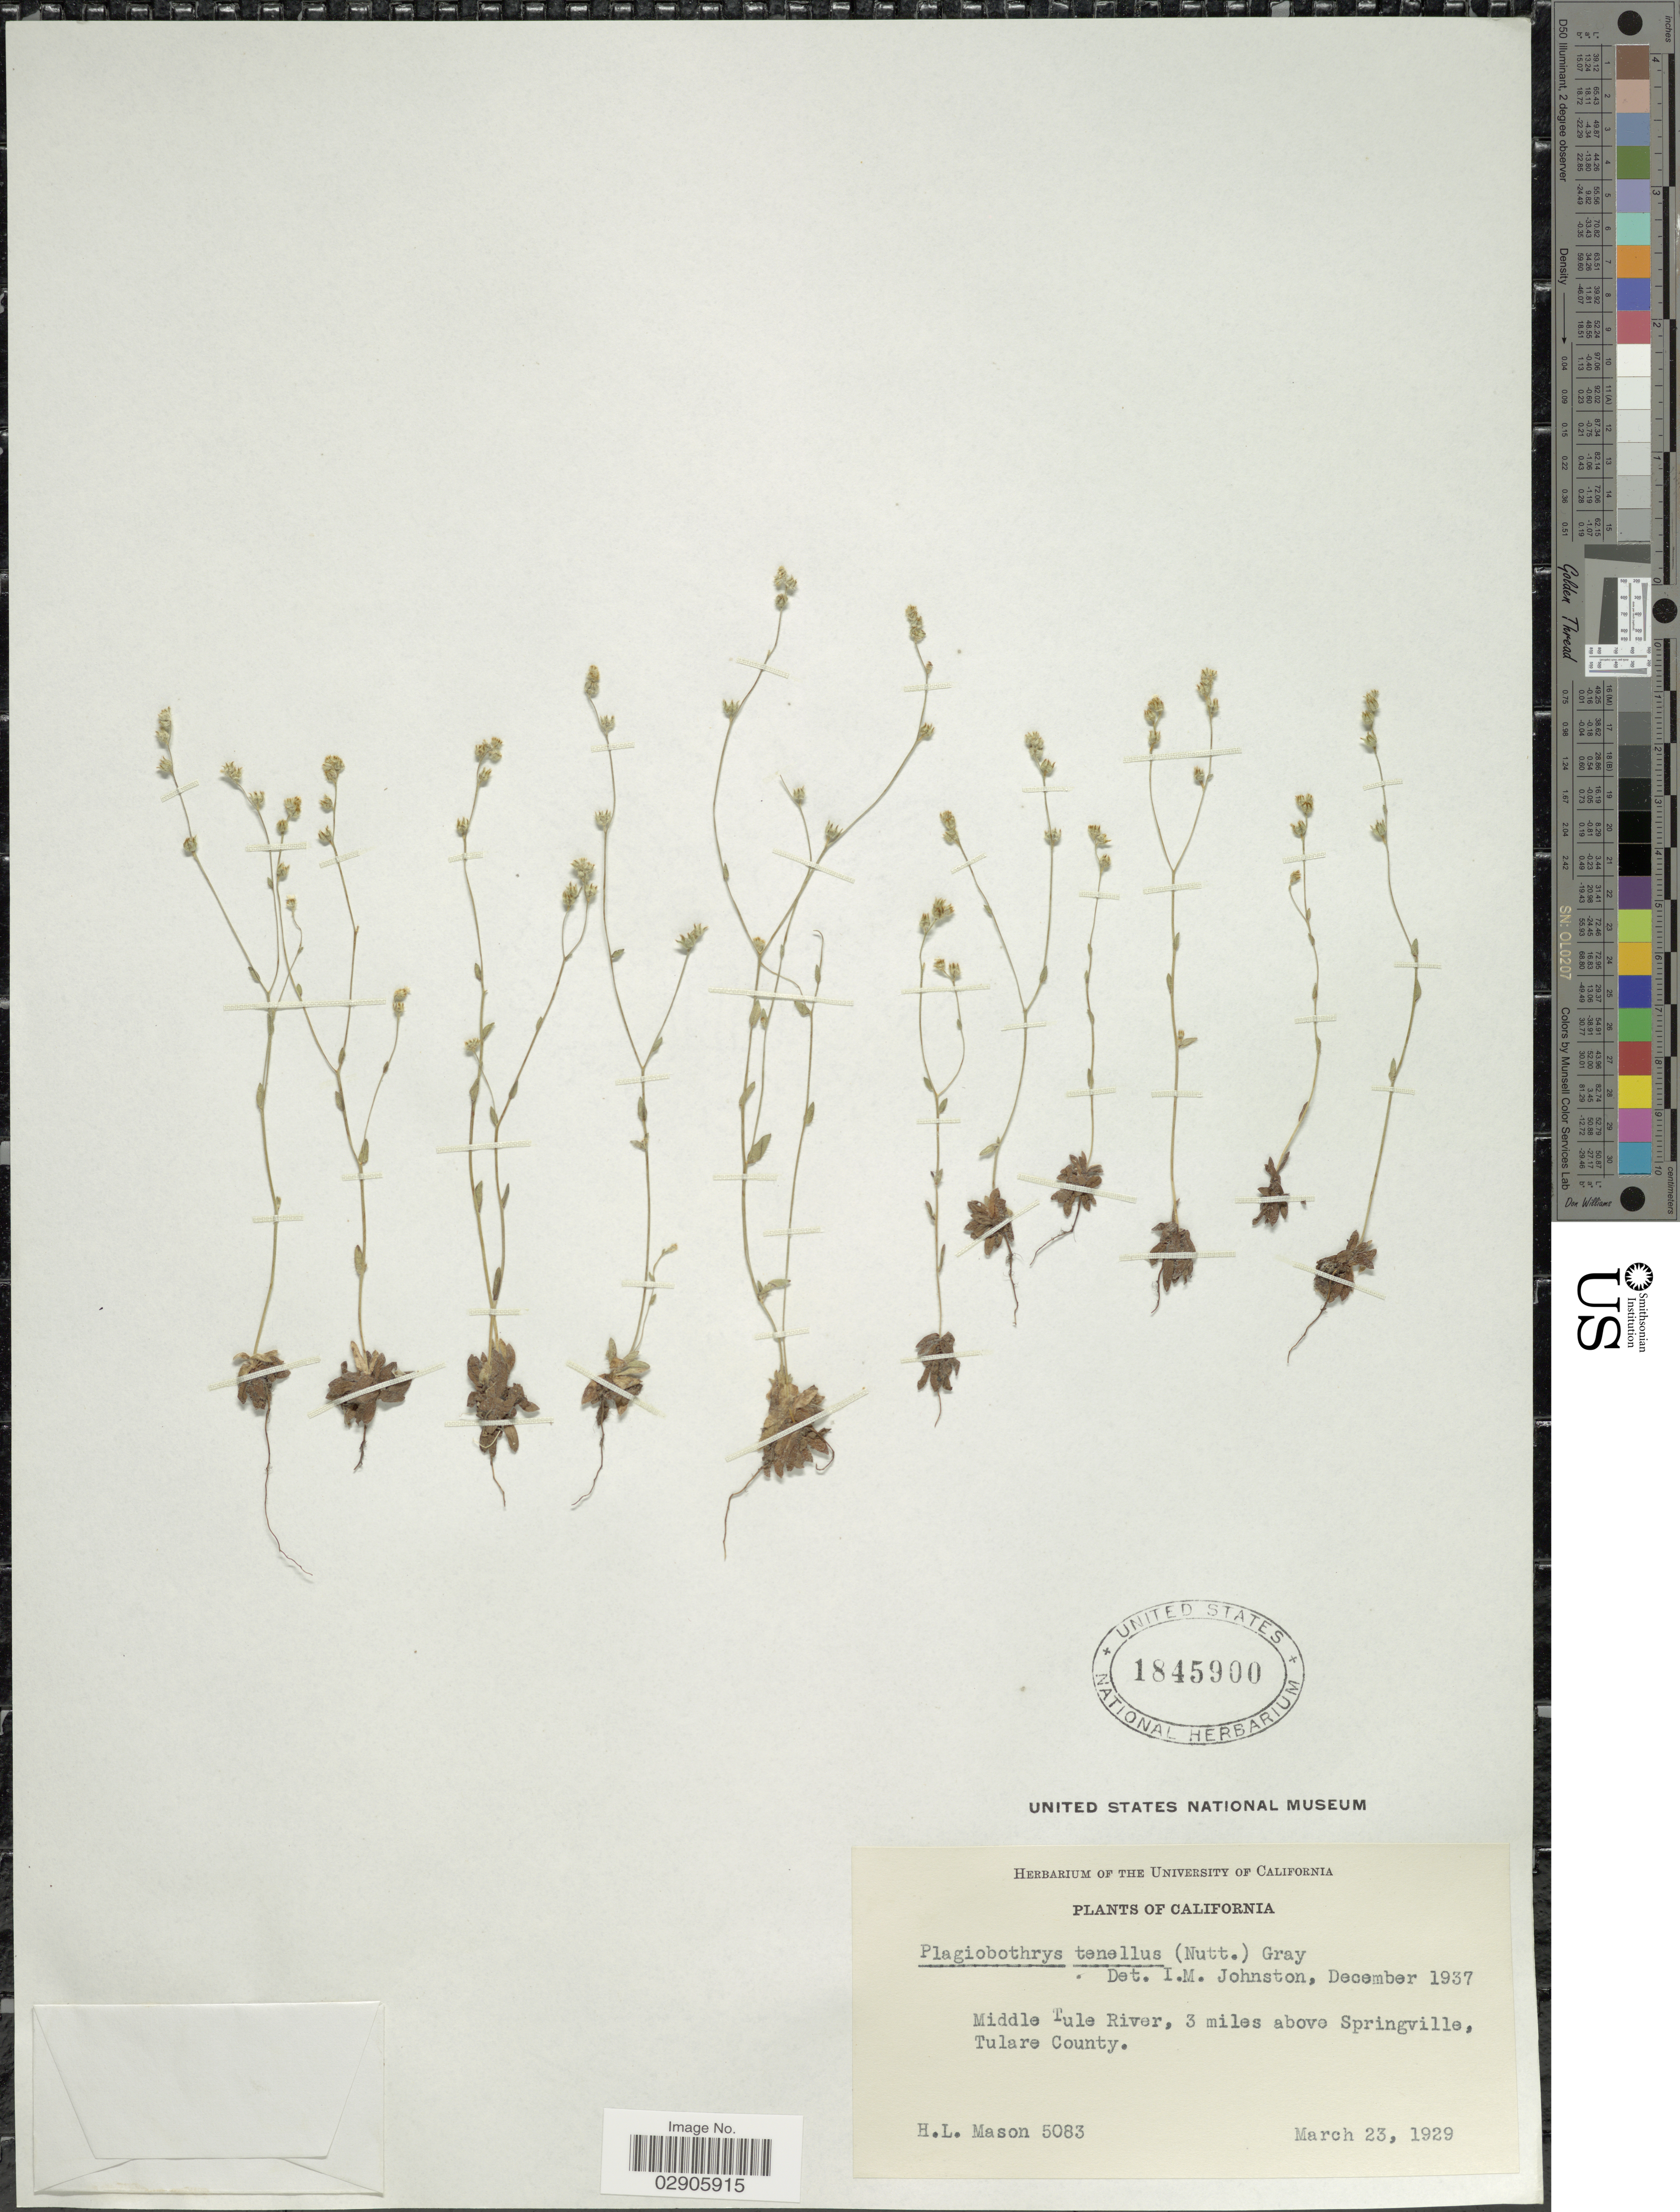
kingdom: Plantae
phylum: Tracheophyta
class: Magnoliopsida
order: Boraginales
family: Boraginaceae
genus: Plagiobothrys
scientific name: Plagiobothrys tenellus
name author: (Nutt.) A. Gray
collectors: H. L. Mason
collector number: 5083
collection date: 1929-03-23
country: United States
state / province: California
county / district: Tulare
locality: Middle Tule River, 3 miles above Springville, Tulare County.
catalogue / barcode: US 1845900